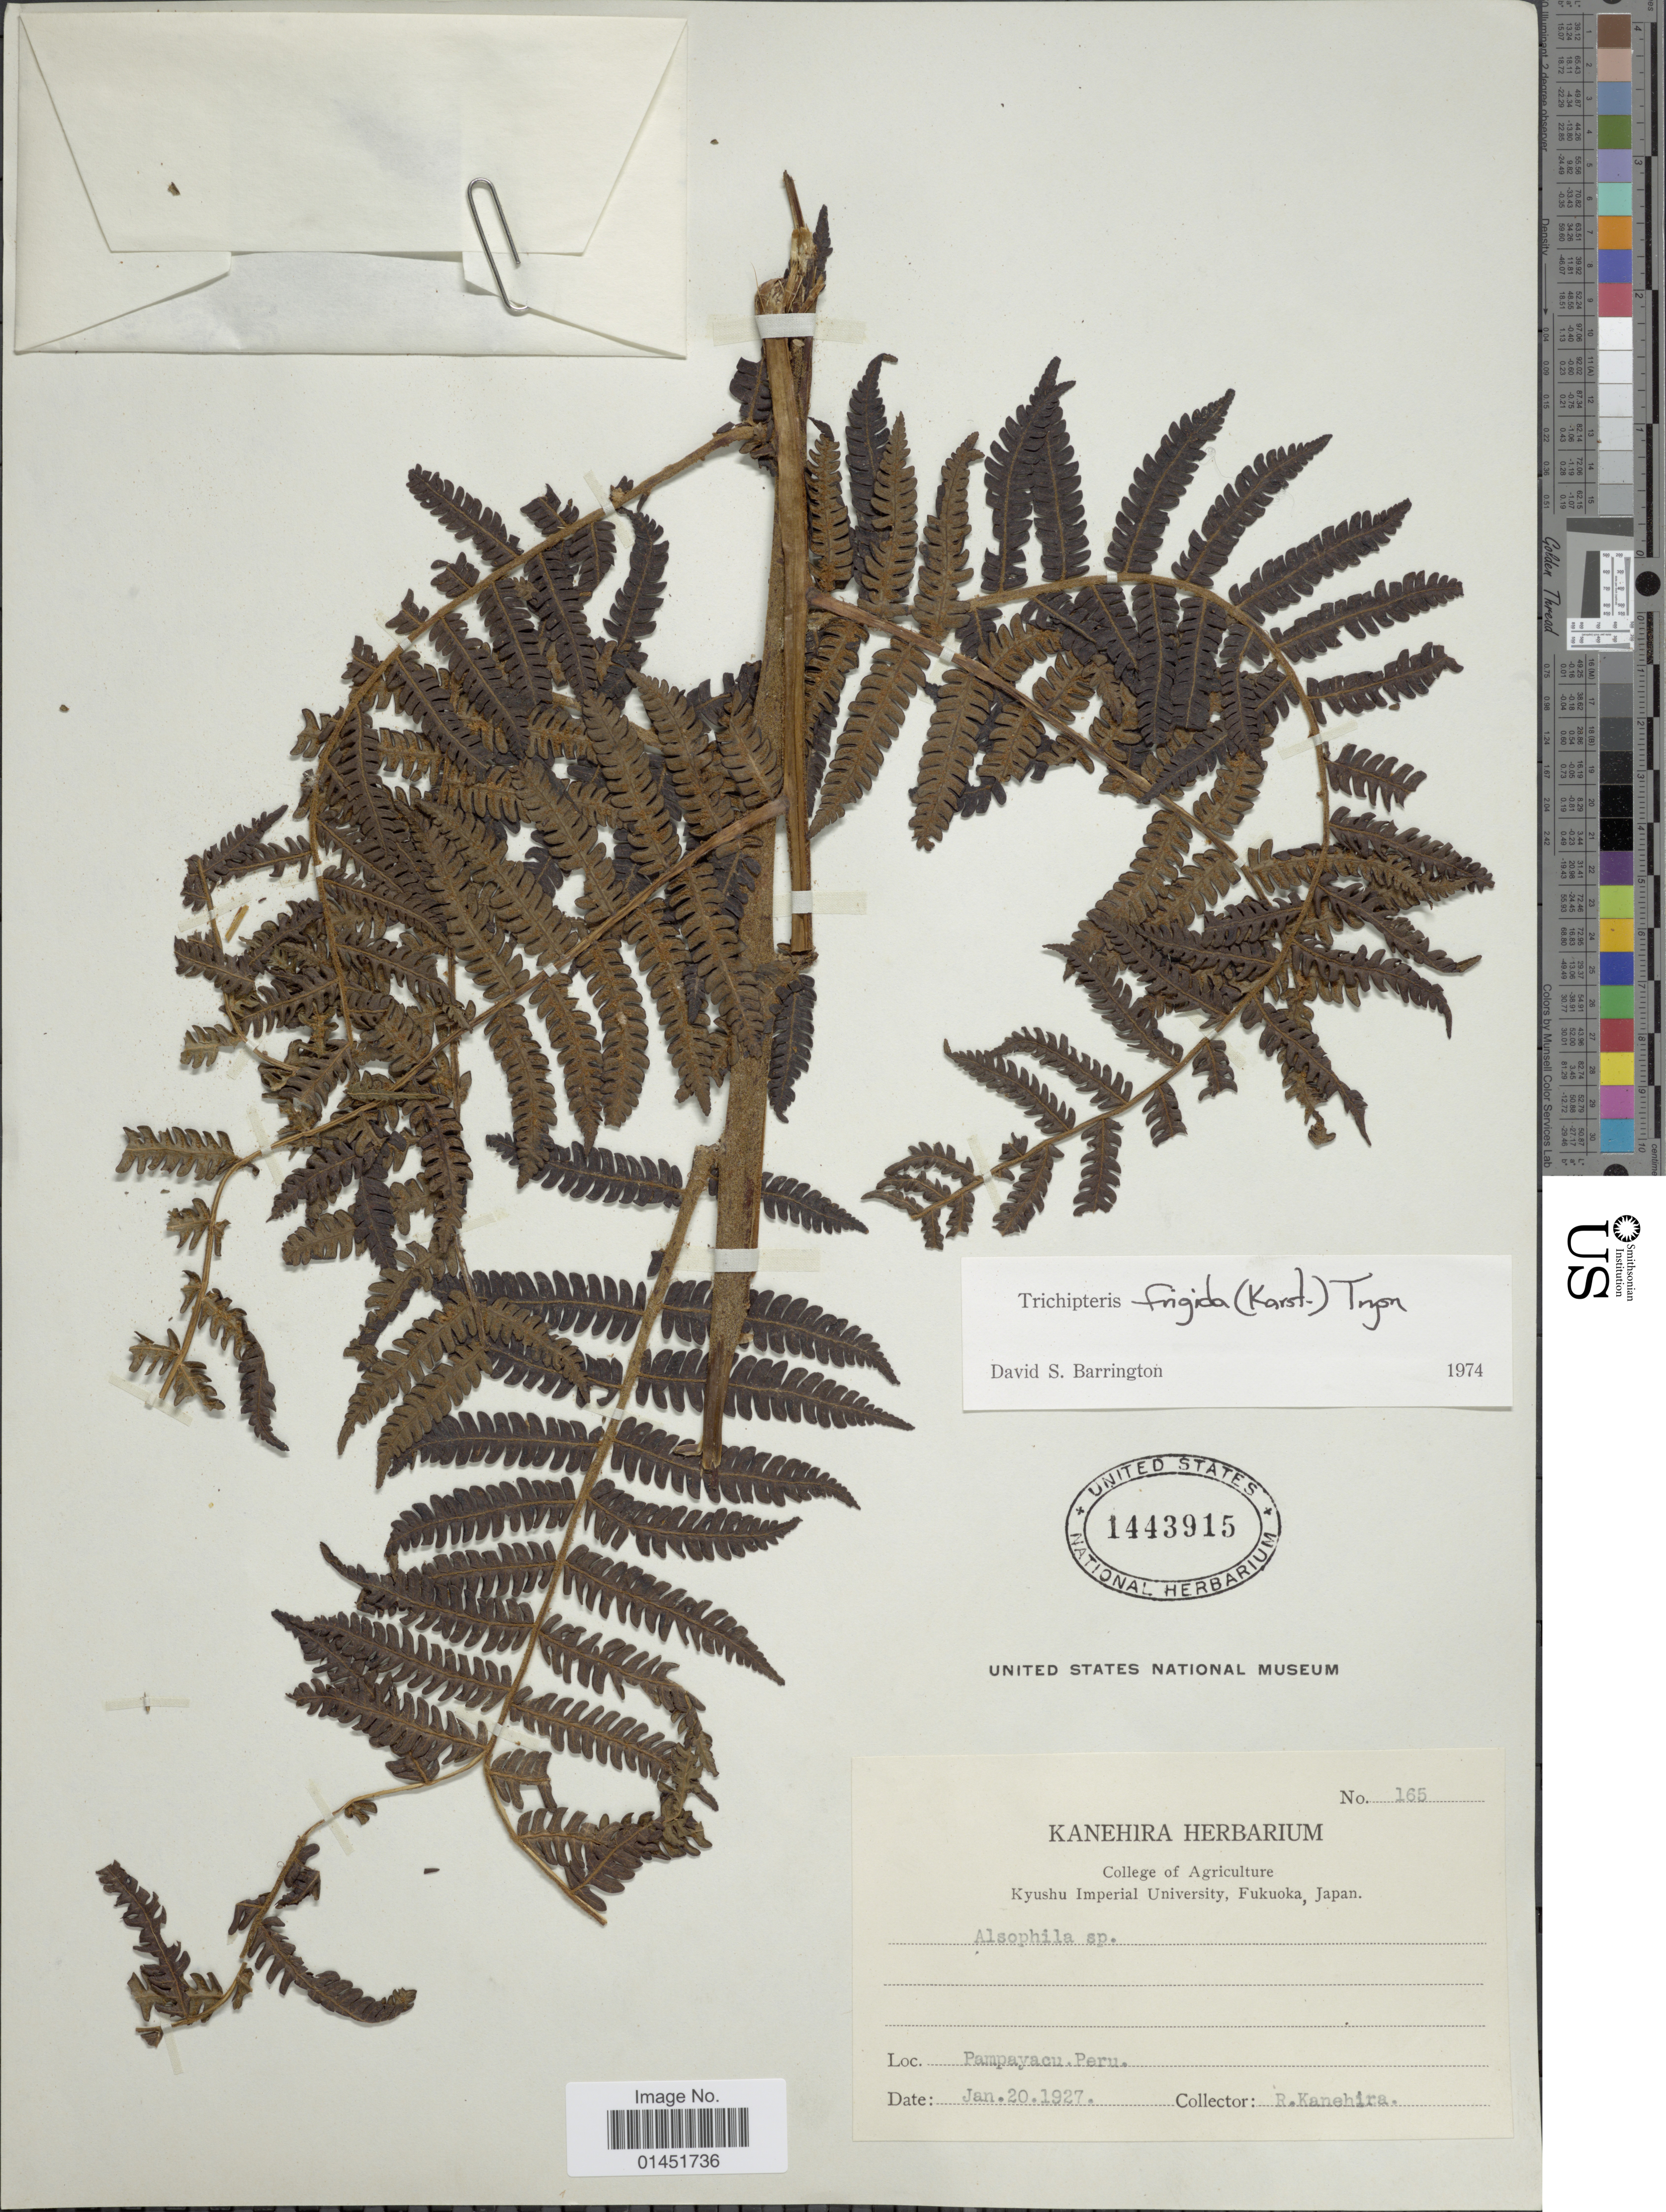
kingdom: Plantae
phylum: Tracheophyta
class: Polypodiopsida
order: Cyatheales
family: Cyatheaceae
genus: Cyathea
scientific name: Cyathea frigida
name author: (H. Karst.) Domin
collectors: R. Kanehira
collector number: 165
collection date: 1927-01-20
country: Peru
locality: Pampayacu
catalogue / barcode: US 1443915